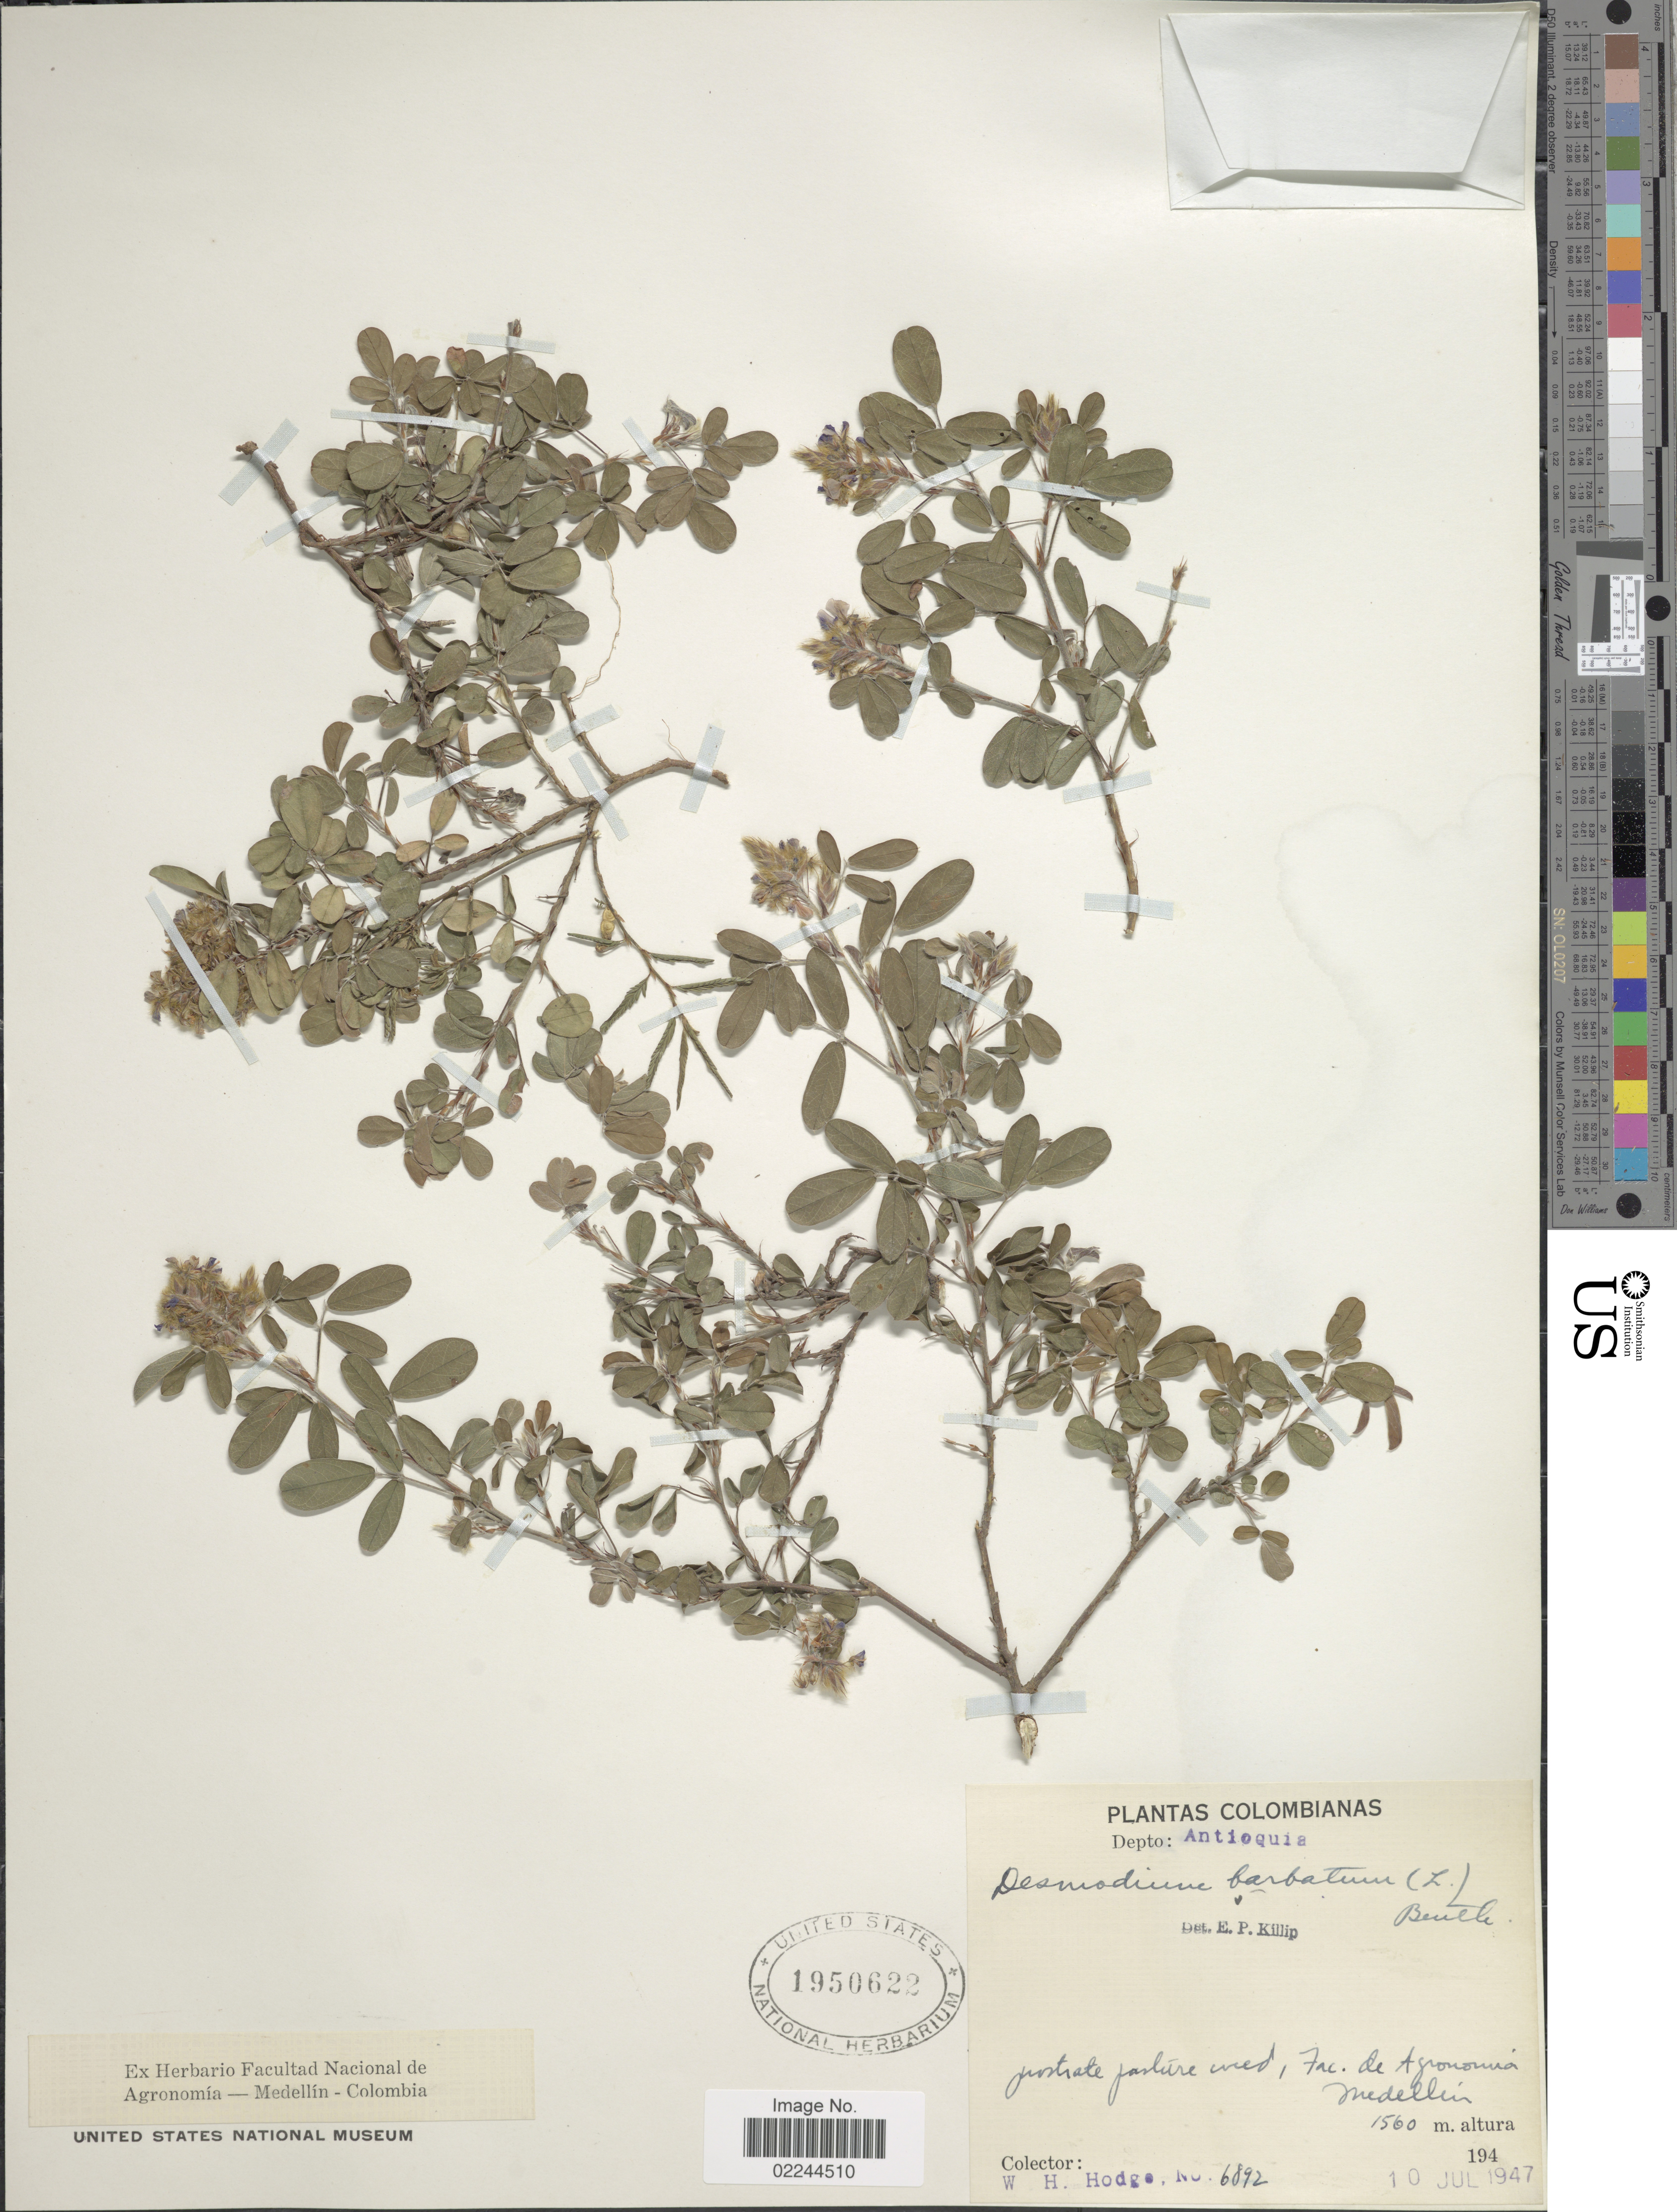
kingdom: Plantae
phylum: Tracheophyta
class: Magnoliopsida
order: Fabales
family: Fabaceae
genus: Grona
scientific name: Grona barbata var. barbata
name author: (L.) H. Ohashi & K. Ohashi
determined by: Strong, Mark T., (BOT), Smithsonian Institution - National Museum of Natural History (UNITED STATES)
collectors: W. Hodge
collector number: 6892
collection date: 1947-07-10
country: Colombia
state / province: Antioquia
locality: Fac. de Agronomia Medellin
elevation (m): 1560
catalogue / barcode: US 1950622